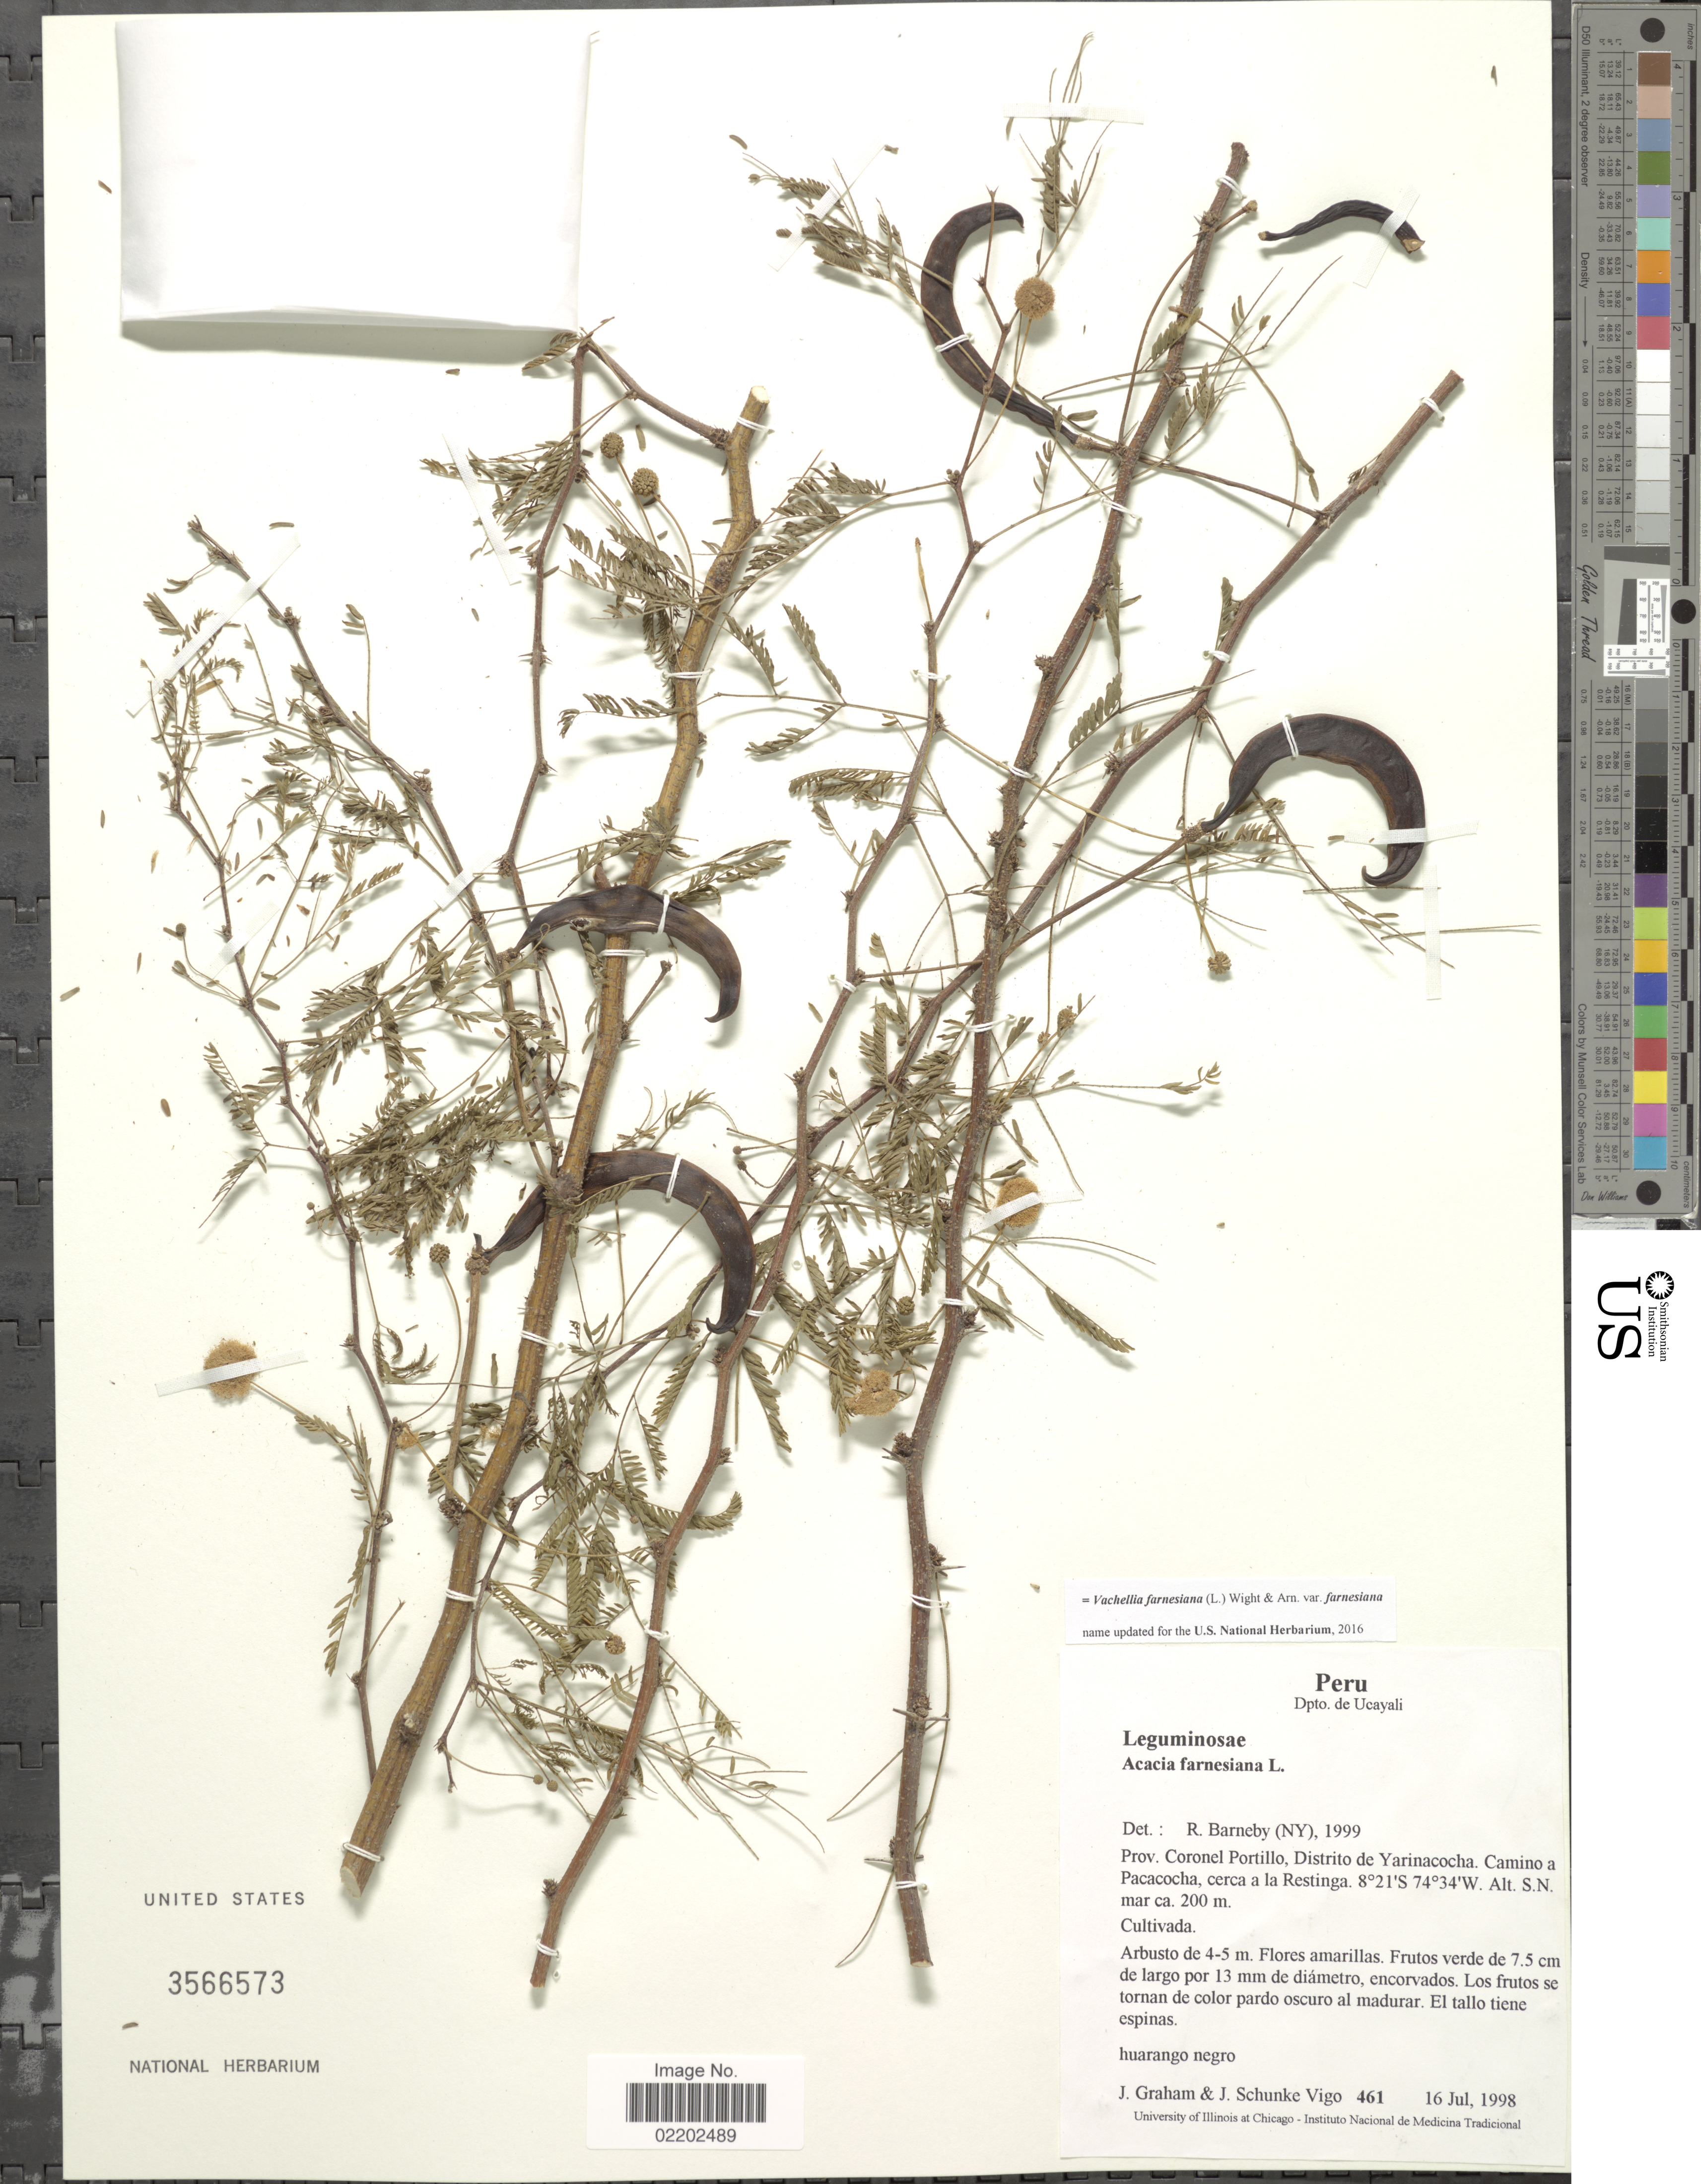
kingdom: Plantae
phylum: Tracheophyta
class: Magnoliopsida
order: Fabales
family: Fabaceae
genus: Vachellia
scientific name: Vachellia farnesiana var. farnesiana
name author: (L.) Wight & Arn.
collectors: J. Graham & J. Schunke Vigo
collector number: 461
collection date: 1998-07-16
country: Peru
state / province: Ucayali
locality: Prov. Cornoel Portillo, Distrito de Yarinacocha, Camino a Pacacocha, cerca a la Restinga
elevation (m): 200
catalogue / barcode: US 3566573